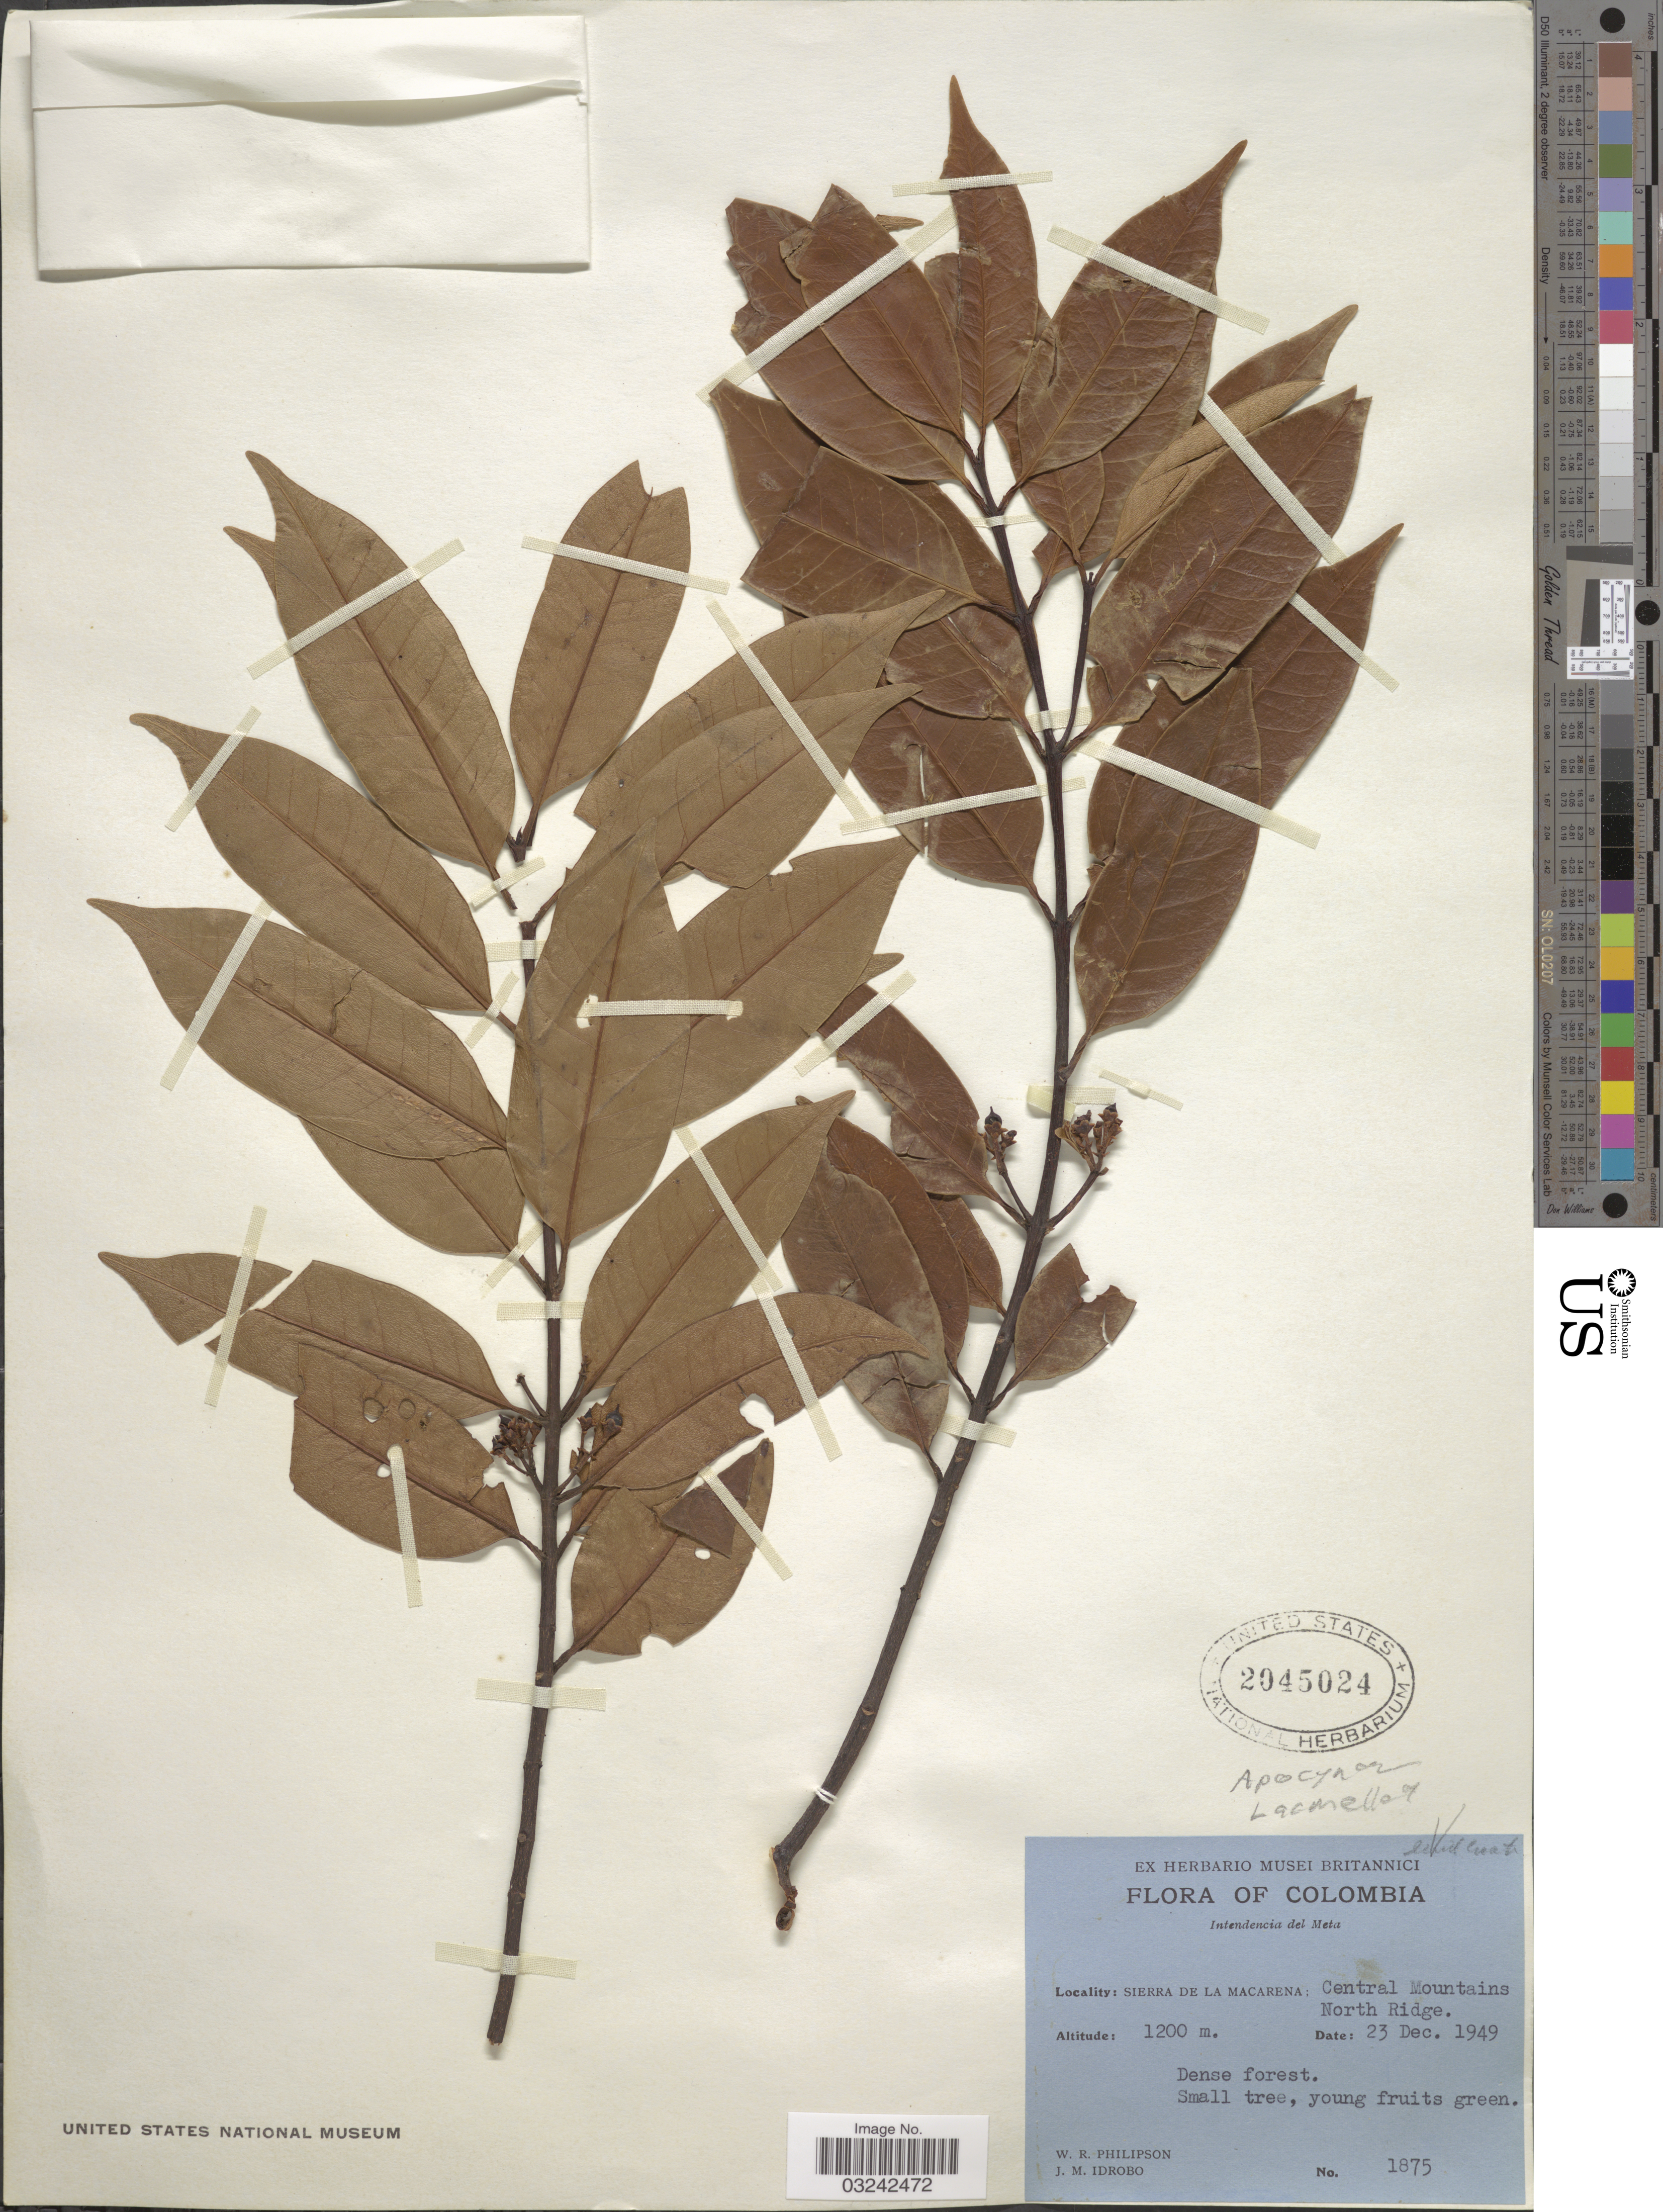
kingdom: Plantae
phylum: Tracheophyta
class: Magnoliopsida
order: Gentianales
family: Apocynaceae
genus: Lacmellea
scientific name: Lacmellea sp.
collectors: W. R. Philipson & J. M. Idrobo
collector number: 1875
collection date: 1949-12-23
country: Colombia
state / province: Meta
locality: Intendencia del Meta. Sierra de la Macarena: Central Mountains North Ridge.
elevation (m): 1200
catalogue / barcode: US 2045024